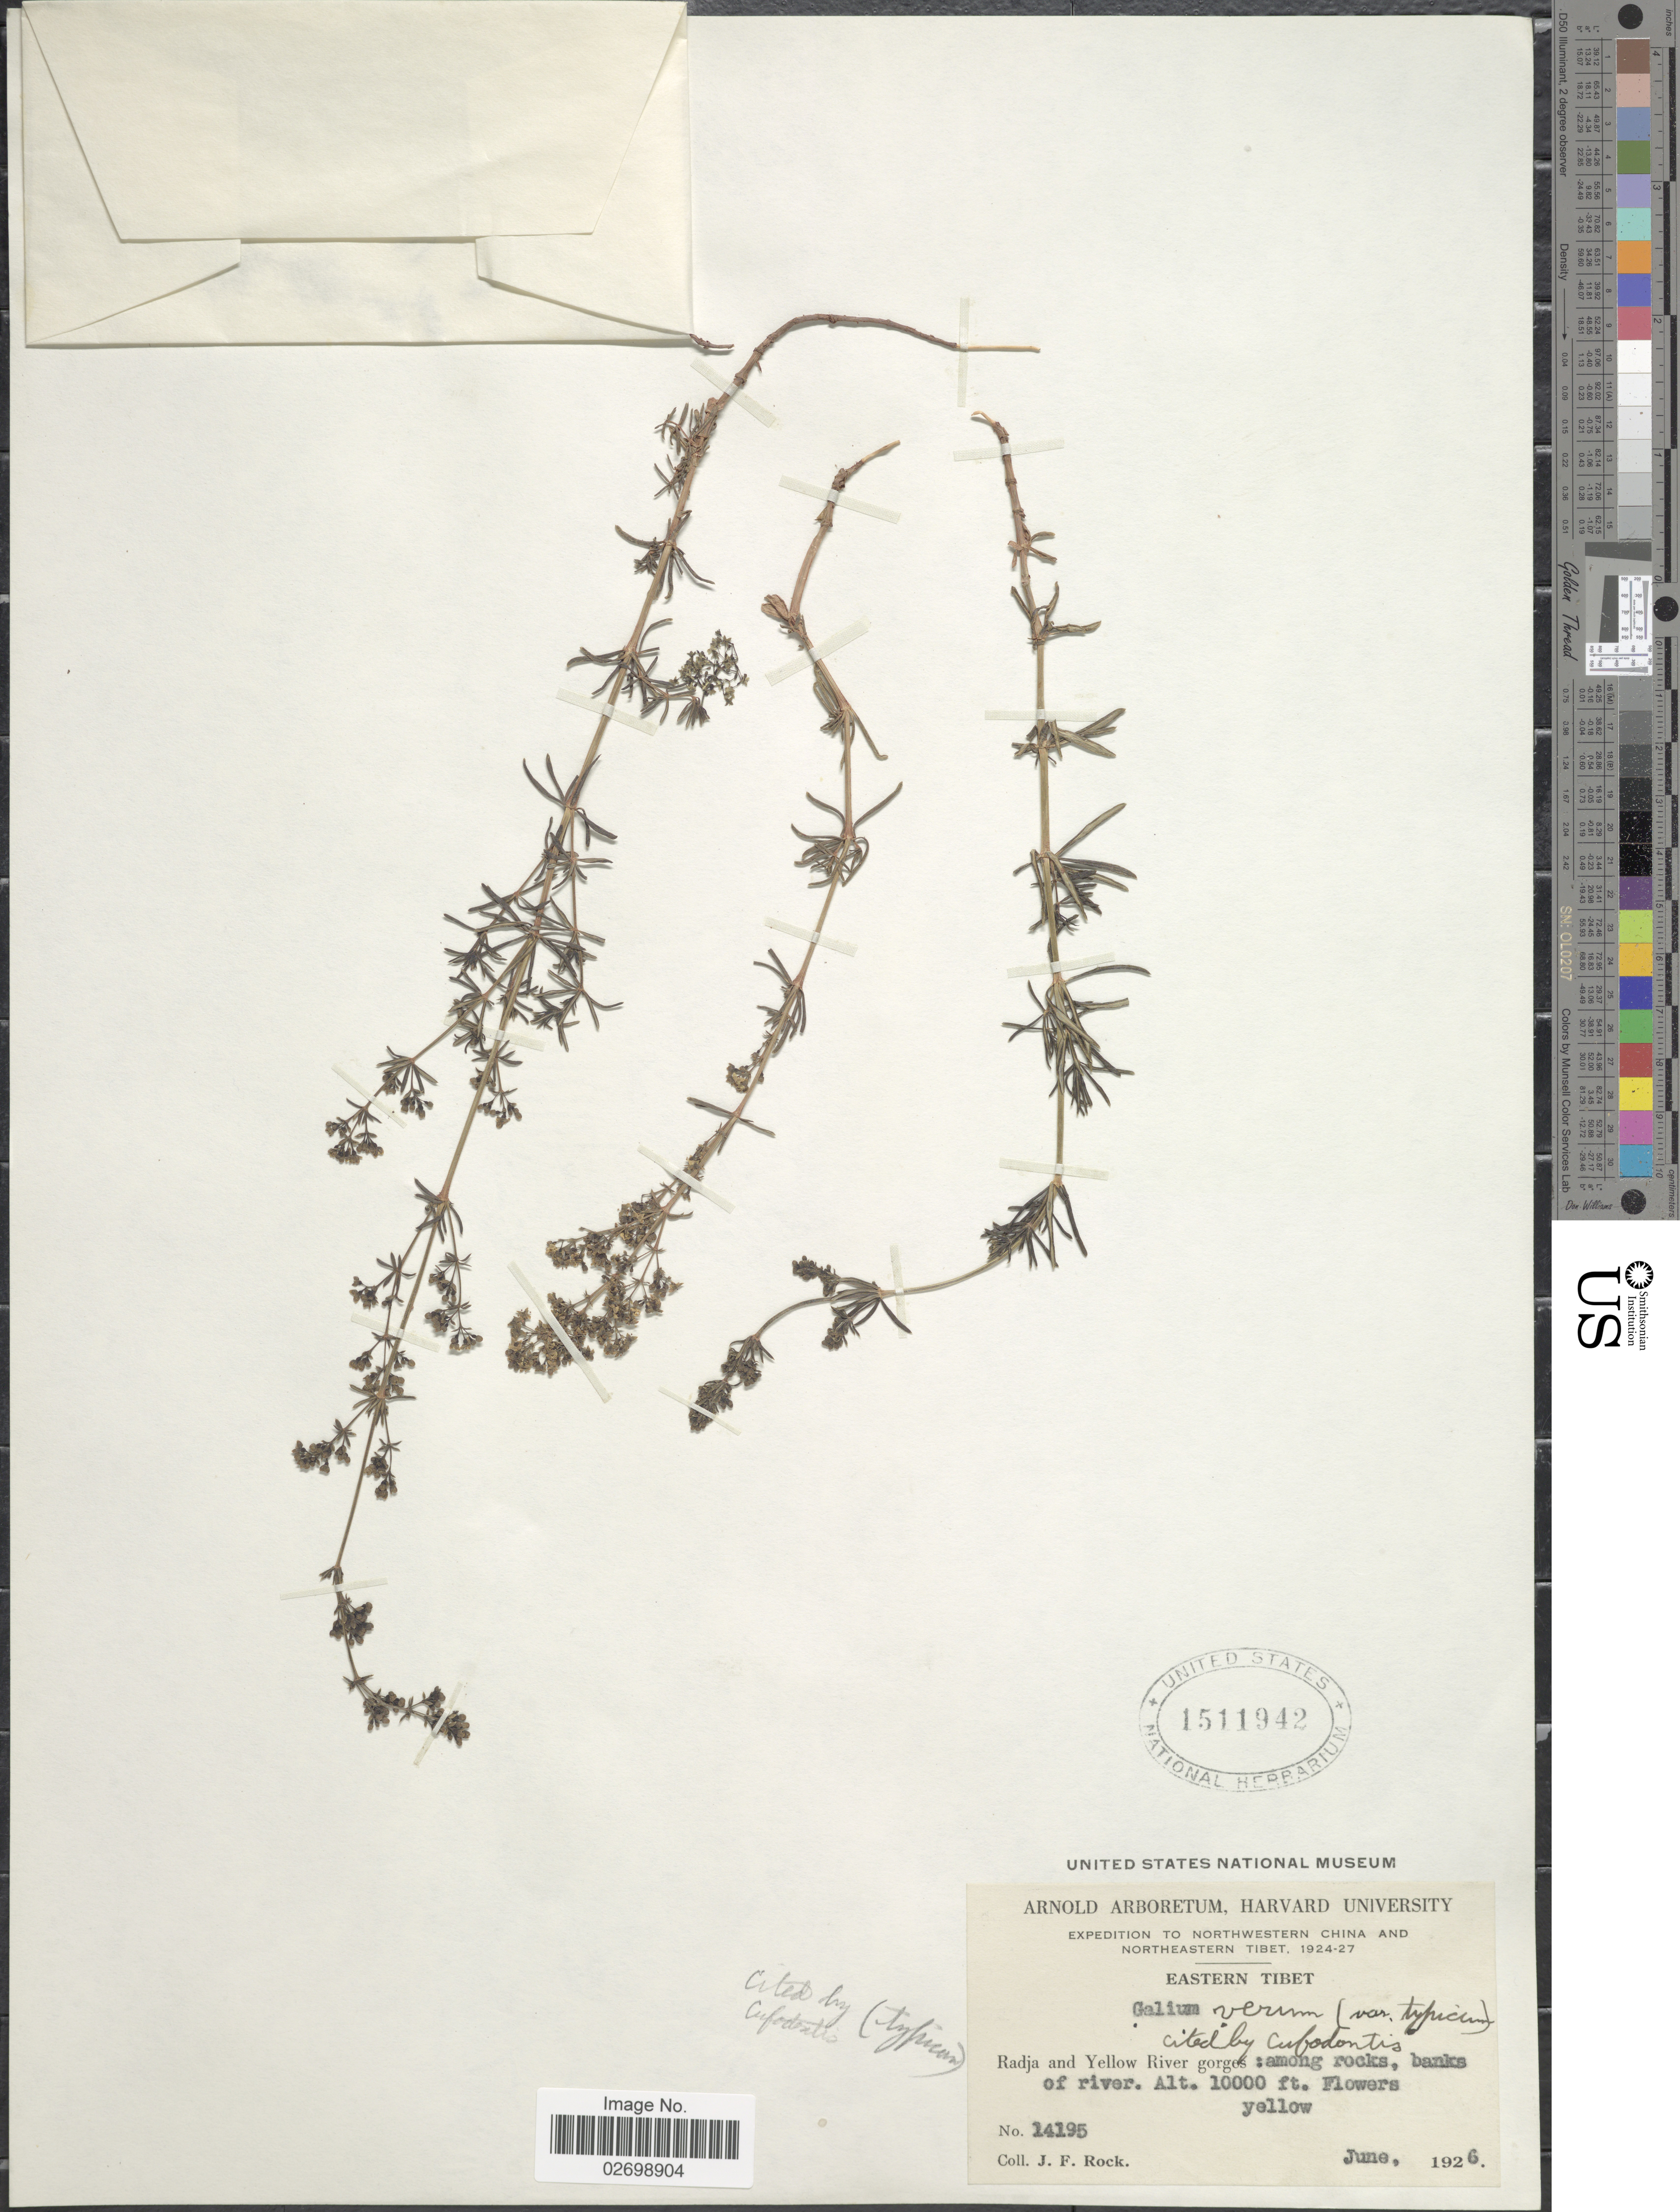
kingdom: Plantae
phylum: Tracheophyta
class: Magnoliopsida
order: Gentianales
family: Rubiaceae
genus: Galium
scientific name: Galium verum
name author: L.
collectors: J. F. Rock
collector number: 14195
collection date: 1926-06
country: China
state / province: Xizang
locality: Northwestern China. Eastern Tibet. Radja and Yellow River gorges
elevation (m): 3048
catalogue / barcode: US 1511942